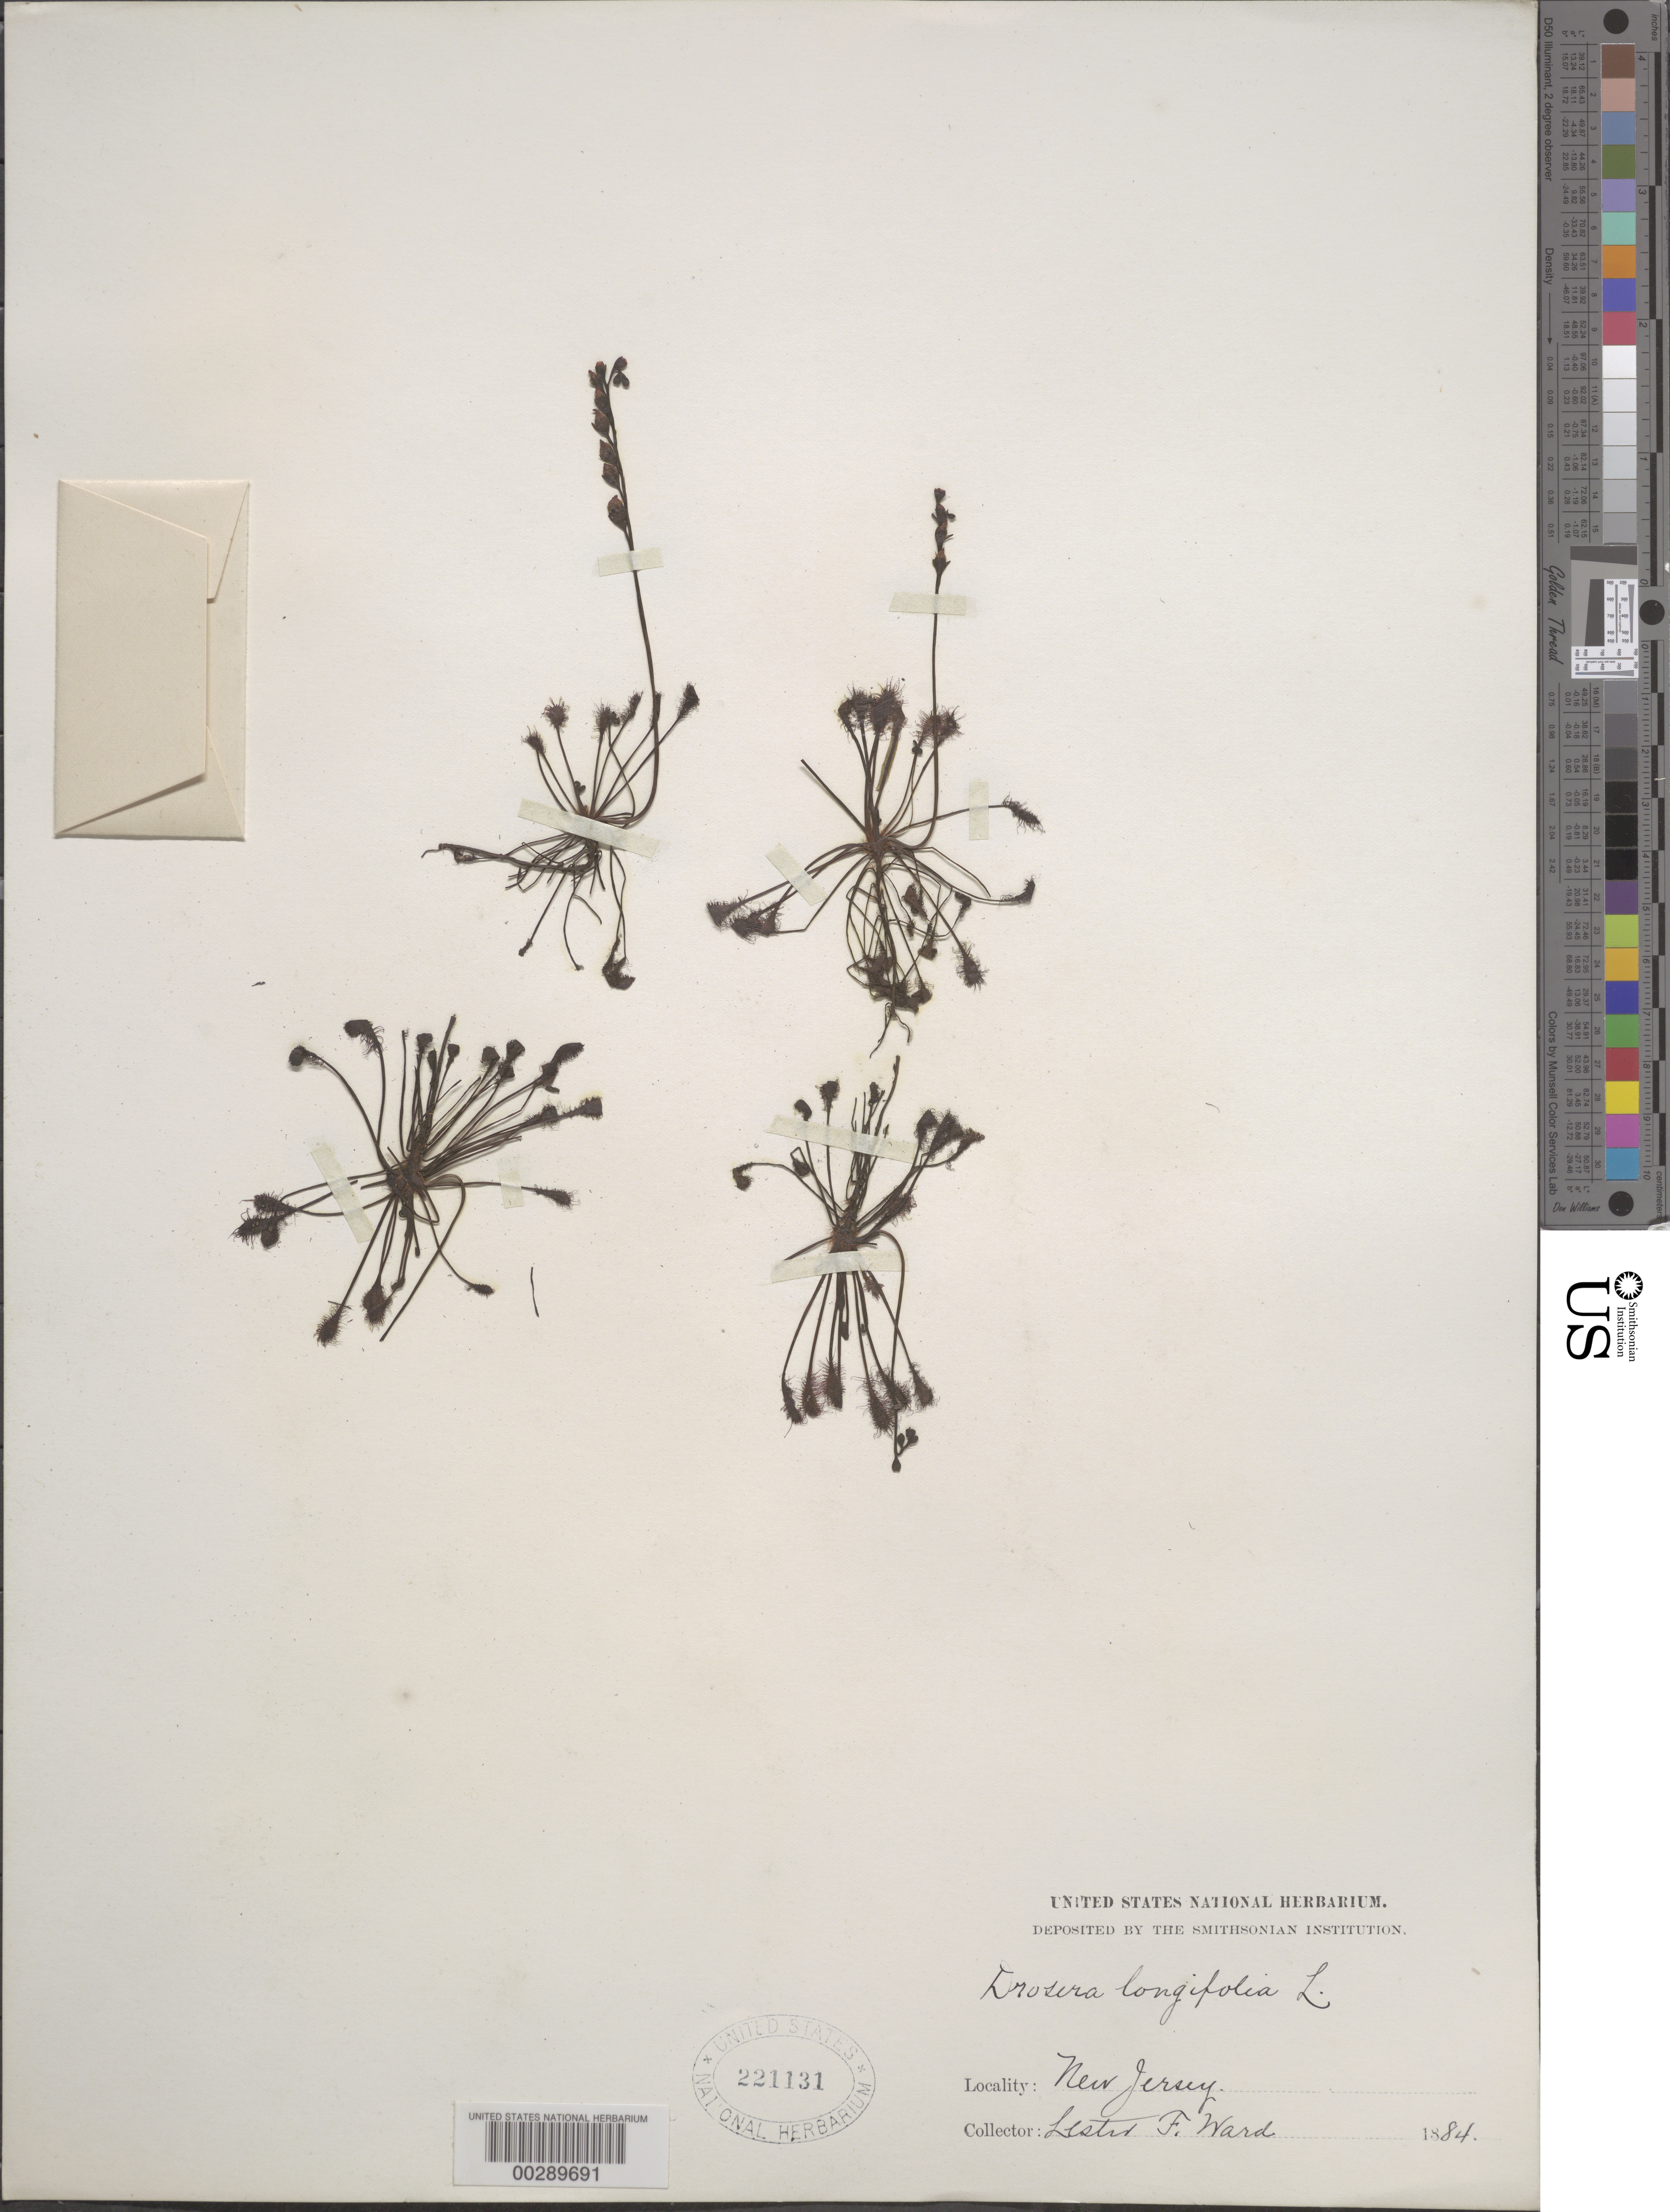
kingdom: Plantae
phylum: Tracheophyta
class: Magnoliopsida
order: Caryophyllales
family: Droseraceae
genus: Drosera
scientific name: Drosera intermedia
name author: Hayne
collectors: L. F. Ward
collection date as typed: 1884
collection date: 1884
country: United States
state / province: New Jersey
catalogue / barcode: US 221131